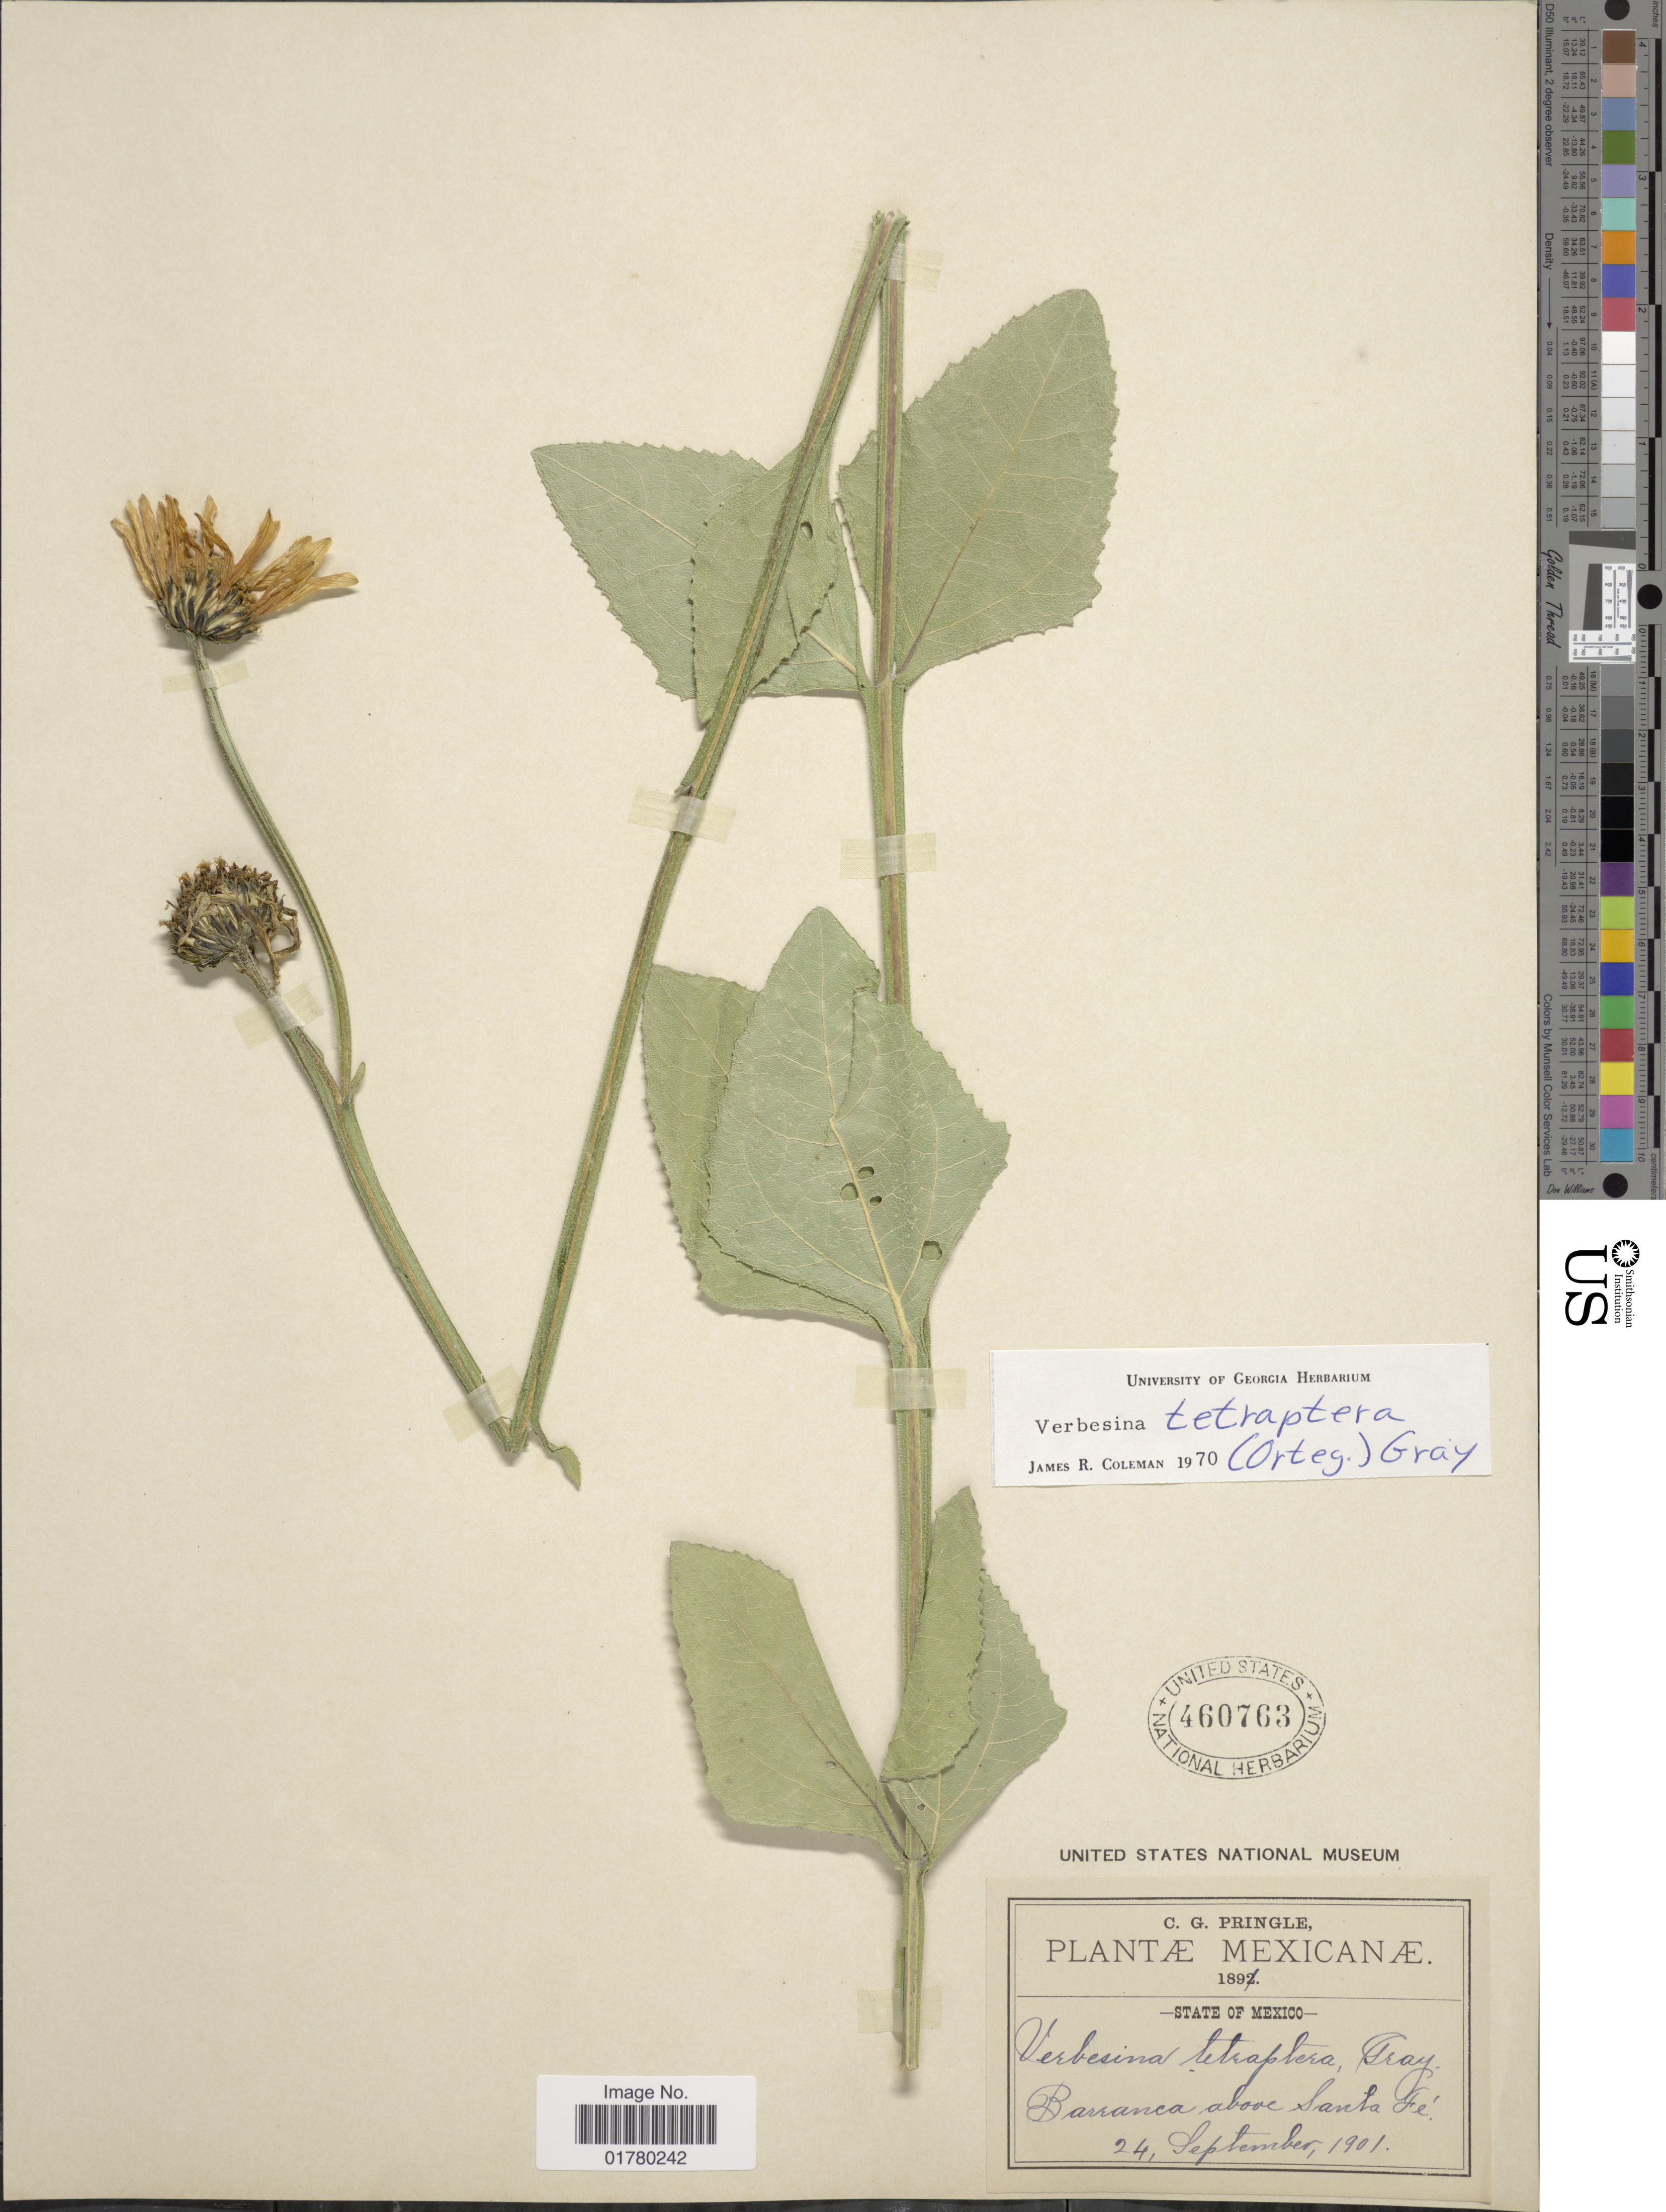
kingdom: Plantae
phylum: Tracheophyta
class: Magnoliopsida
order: Asterales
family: Asteraceae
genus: Verbesina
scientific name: Verbesina tetraptera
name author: (Ortega) A. Gray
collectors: C. G. Pringle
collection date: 1901-09-24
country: Mexico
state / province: México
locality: Barranca above Santa Fé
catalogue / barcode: US 460763